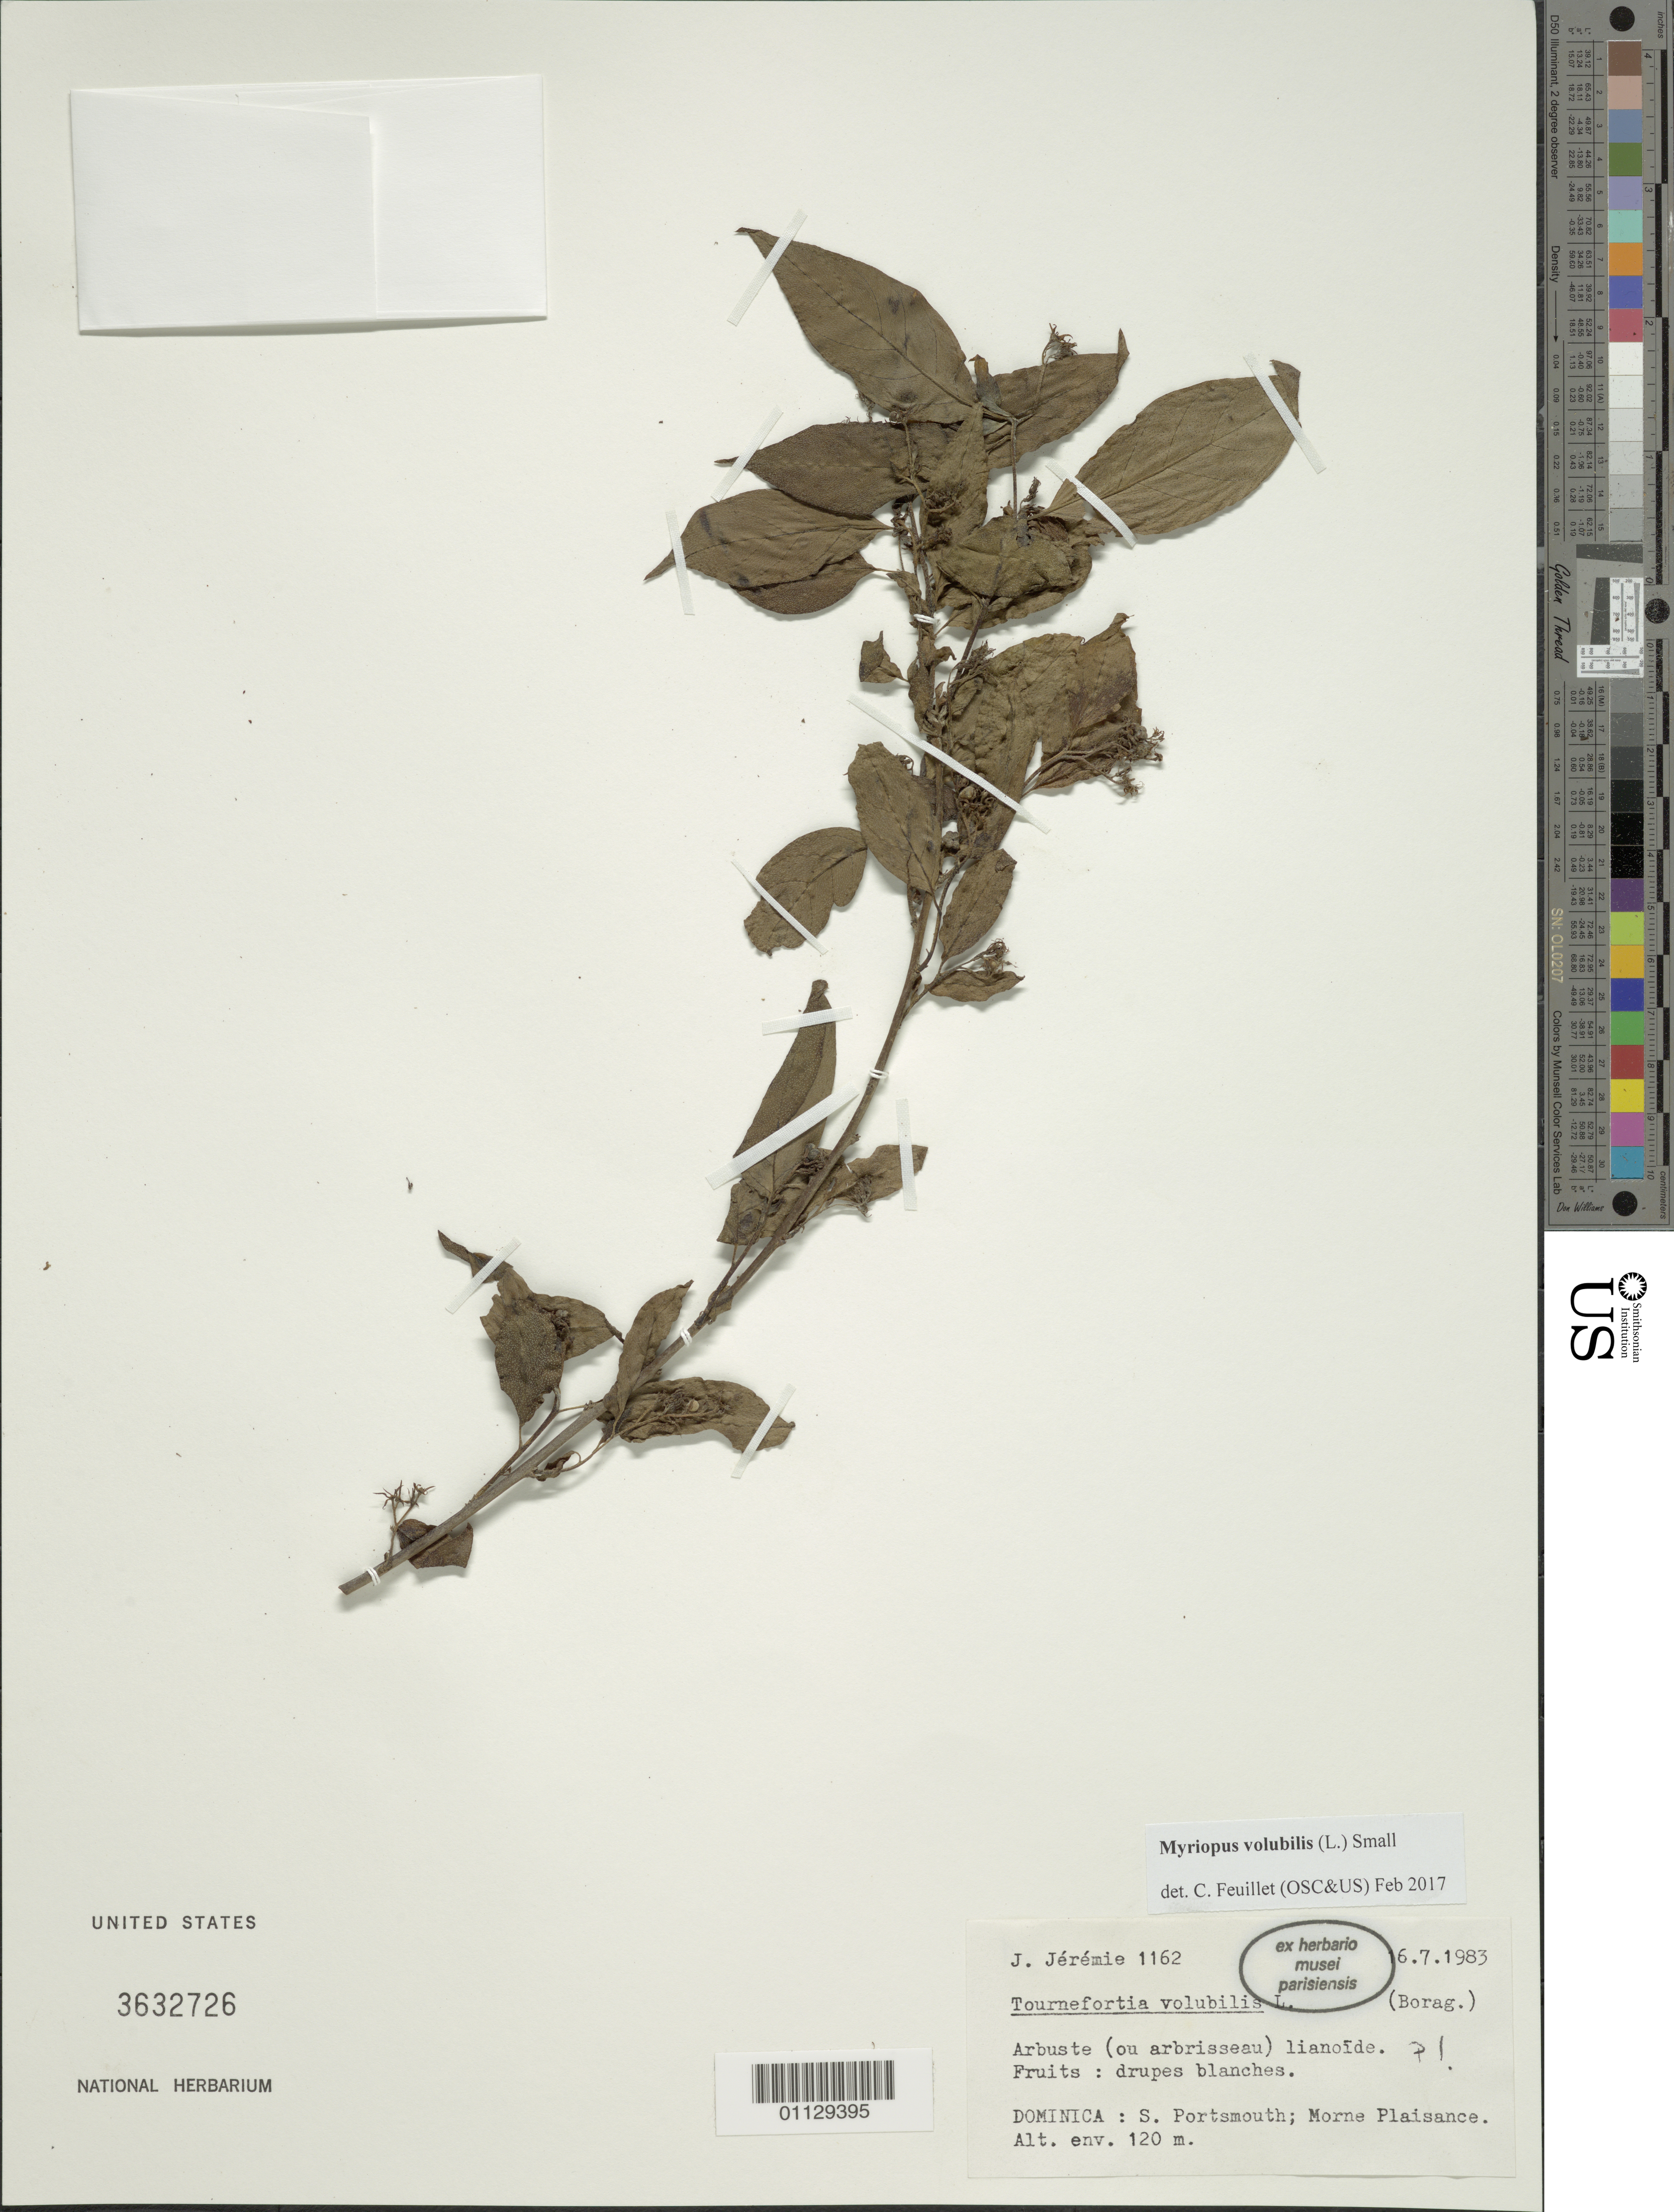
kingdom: Plantae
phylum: Tracheophyta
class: Magnoliopsida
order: Boraginales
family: Heliotropiaceae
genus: Myriopus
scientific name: Myriopus volubilis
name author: (L.) Small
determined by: Feuillet, C.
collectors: J. Jérémie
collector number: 1162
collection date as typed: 06 Jul 1983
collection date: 1983-07-06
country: Dominica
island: Dominica I.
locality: S. Portsmouth; Morne Plaisance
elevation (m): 120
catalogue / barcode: US 3632726